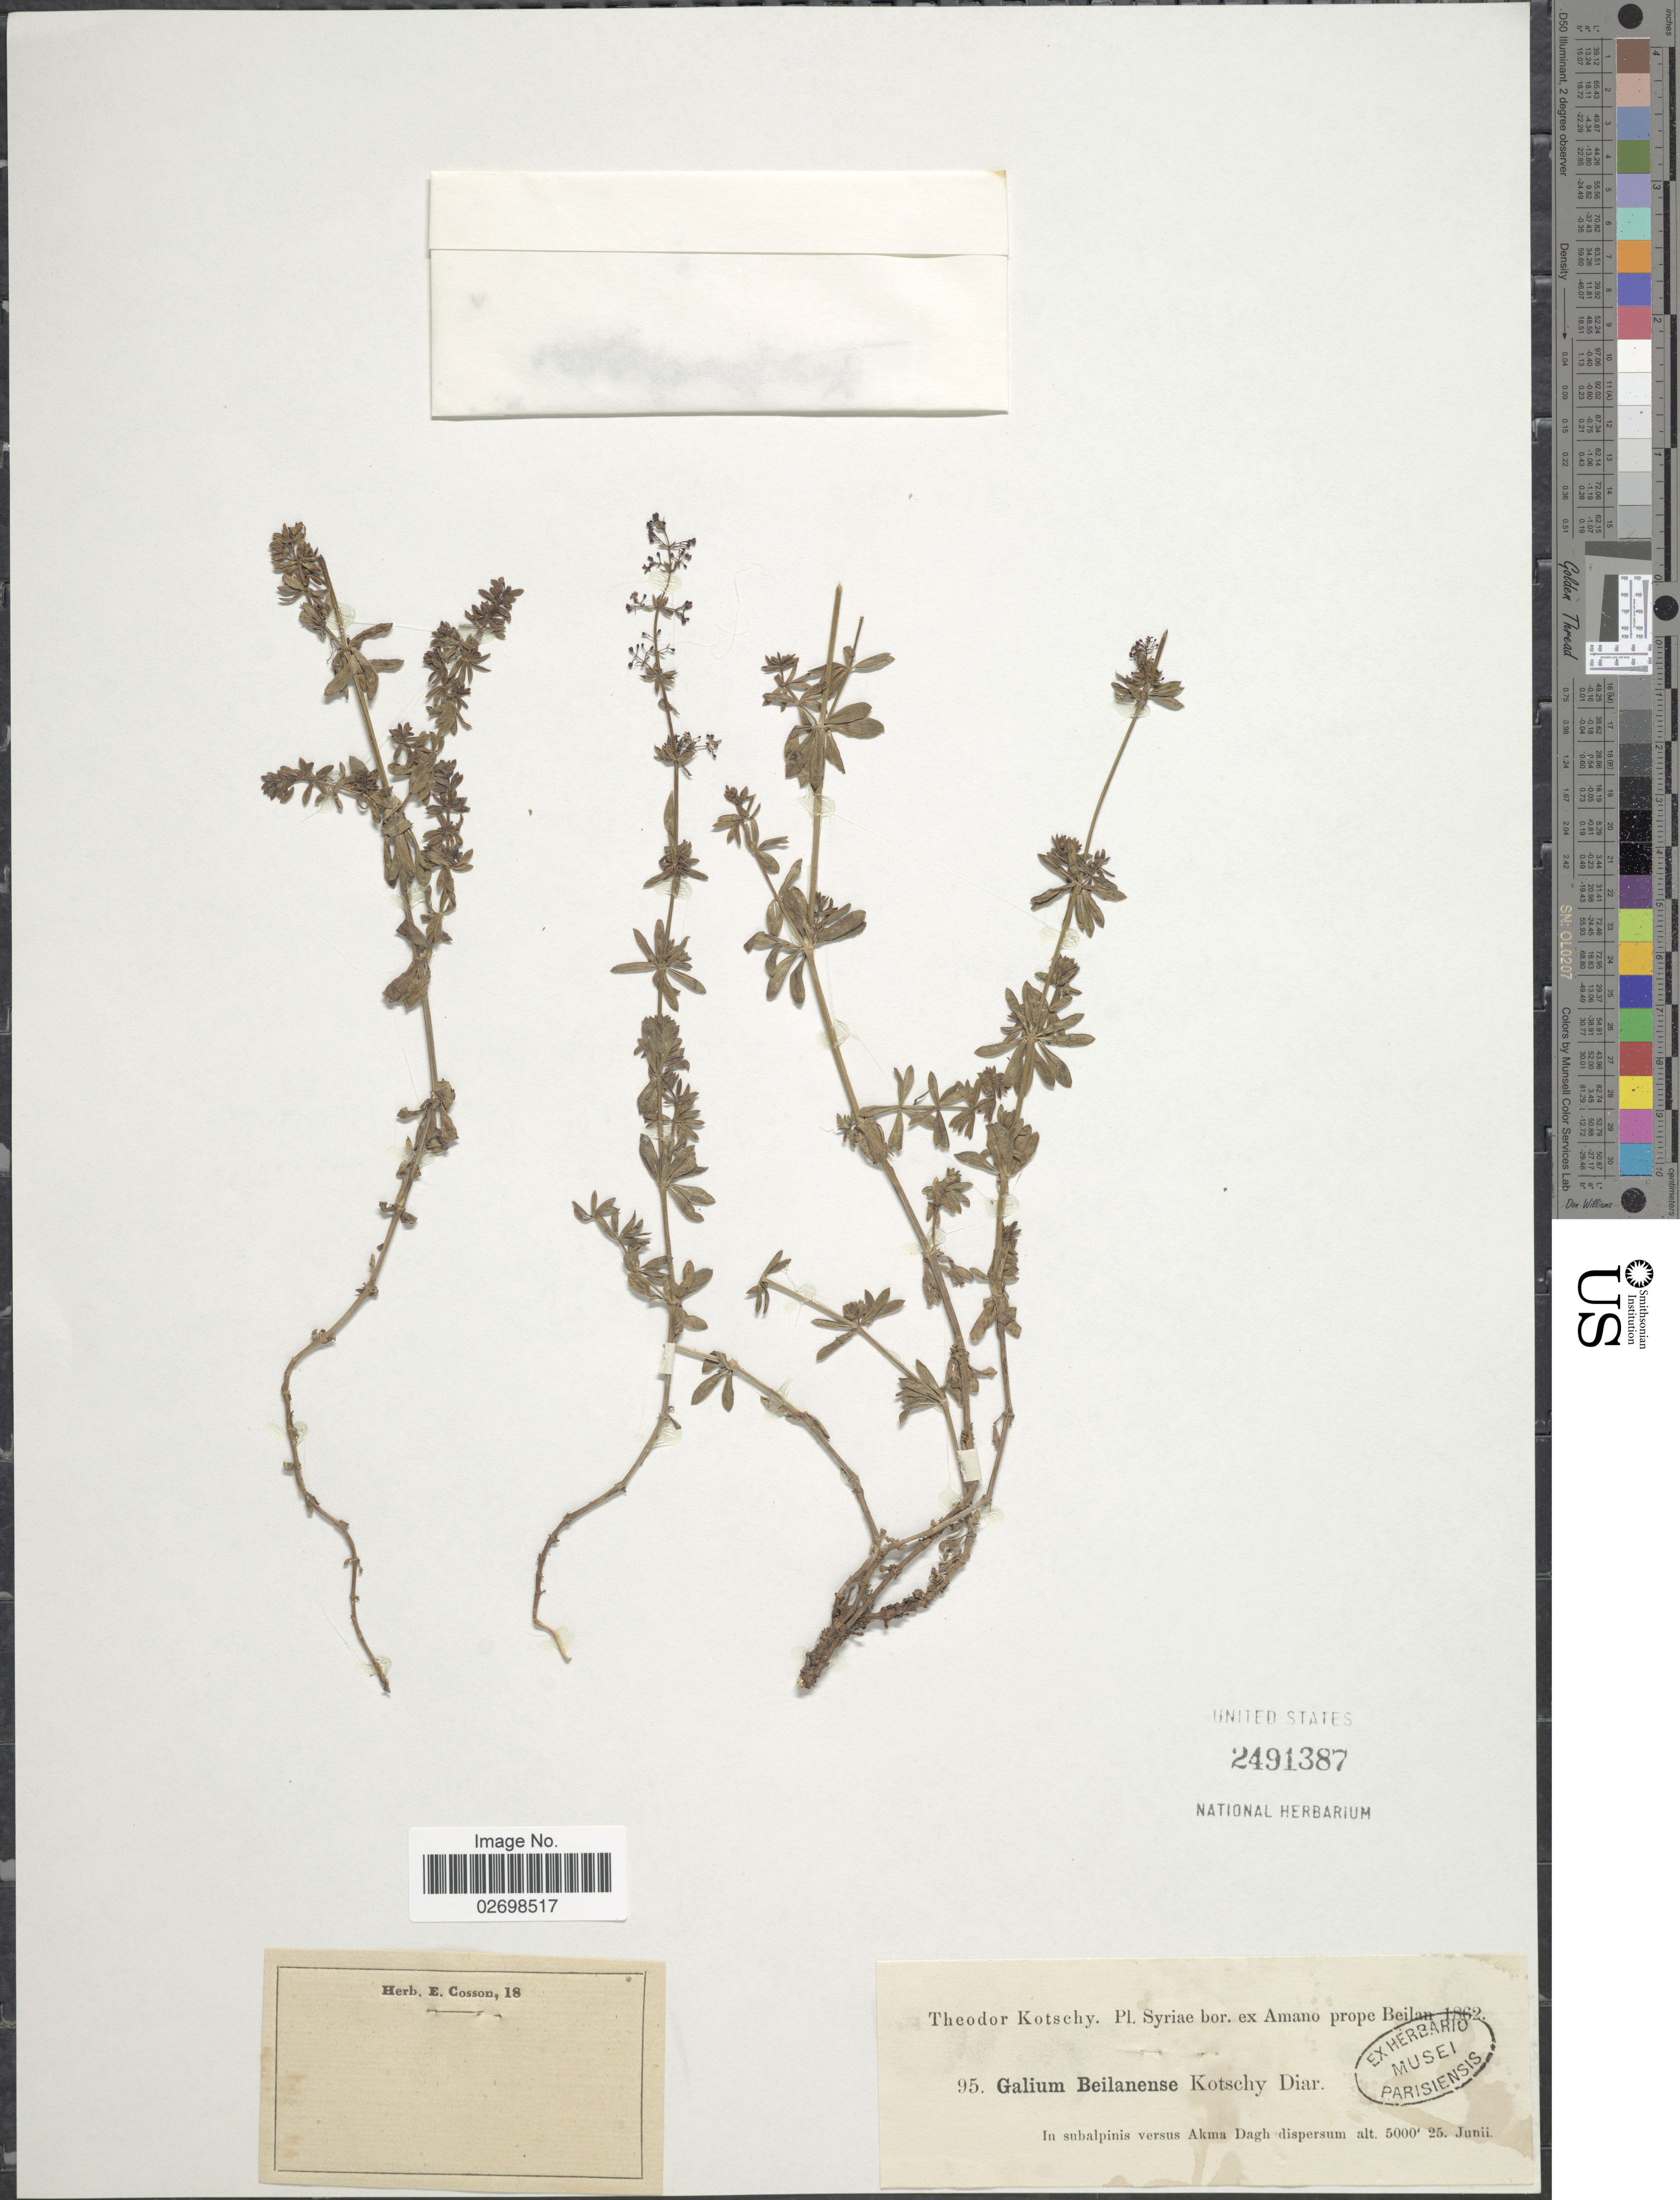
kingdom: Plantae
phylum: Tracheophyta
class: Magnoliopsida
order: Gentianales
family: Rubiaceae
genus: Galium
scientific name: Galium beilanense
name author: Kotschy ex Boiss.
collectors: K. G. Kotschy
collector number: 95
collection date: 1862-06-25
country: Syria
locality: Suriao bor. ex. Amano prope Beilan, in subalpinis versus Akma Dagh dipersum [unsure placement]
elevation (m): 1524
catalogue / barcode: US 2491387